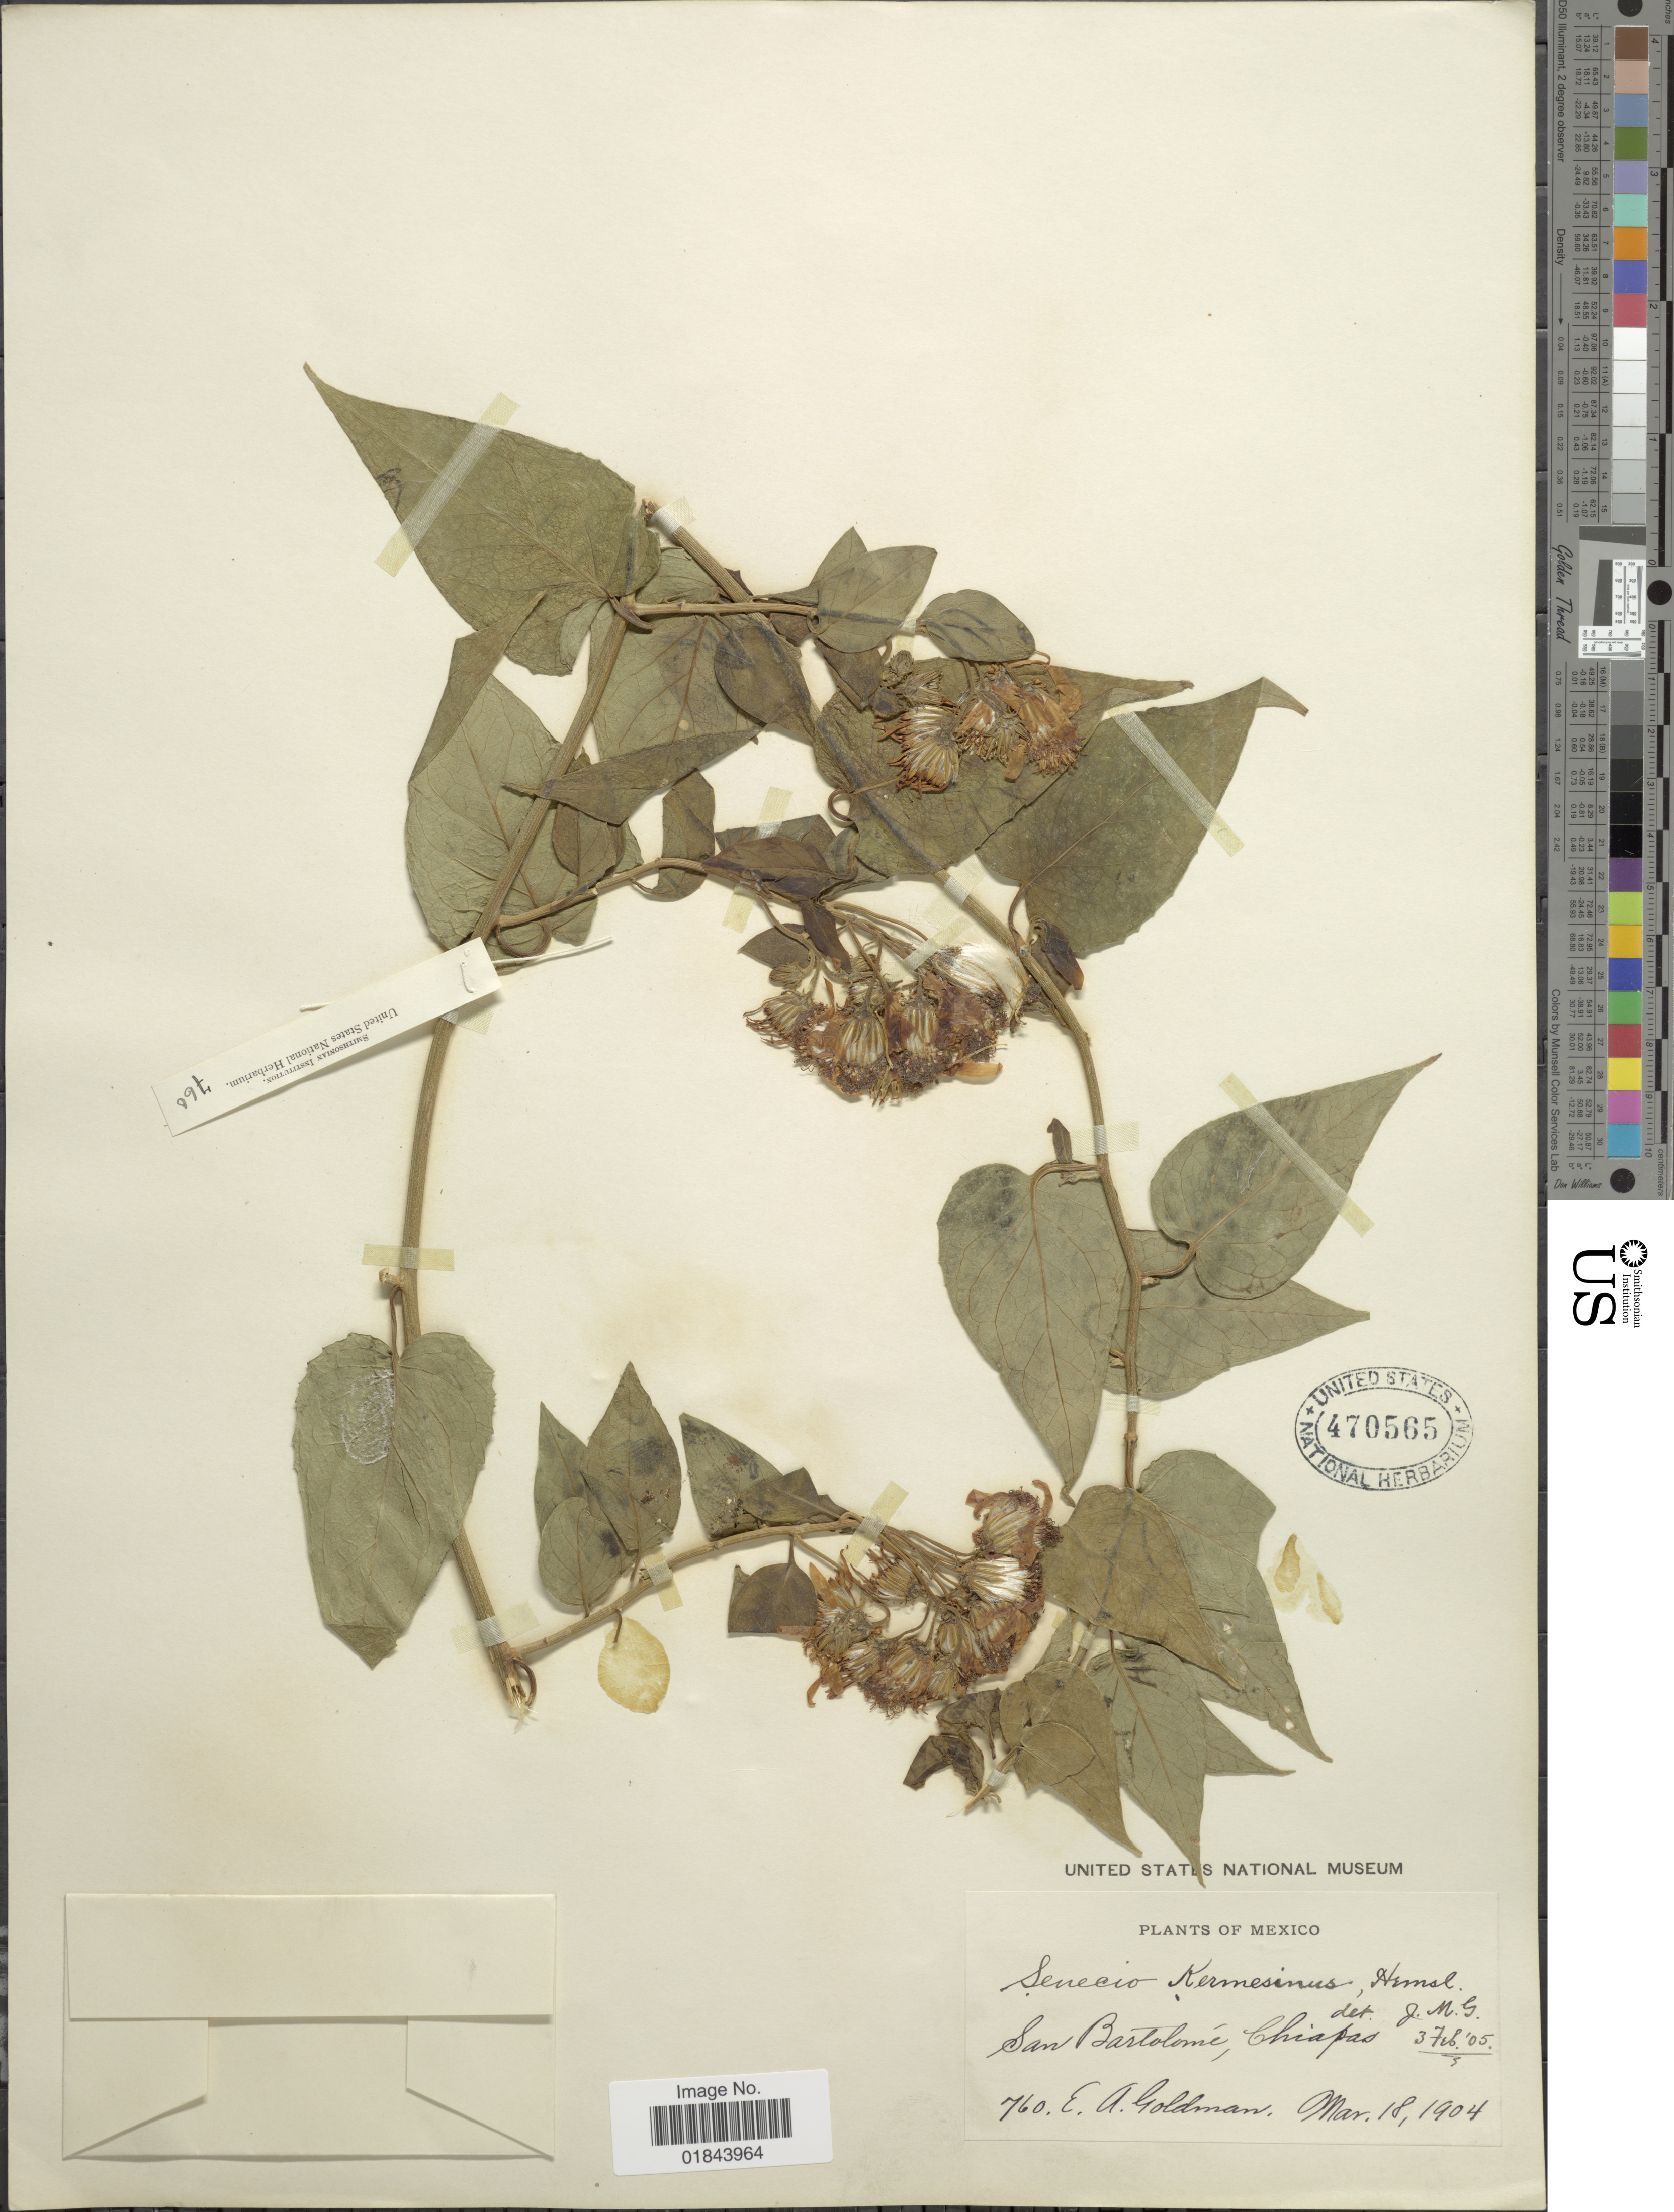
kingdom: Plantae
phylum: Tracheophyta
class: Magnoliopsida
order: Asterales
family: Asteraceae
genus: Pseudogynoxys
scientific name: Pseudogynoxys haenkei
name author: (DC.) Cabrera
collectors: E. A. Goldman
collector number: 760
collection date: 1904-03-18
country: Mexico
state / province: Chiapas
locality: San Bartolomé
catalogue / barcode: US 470565